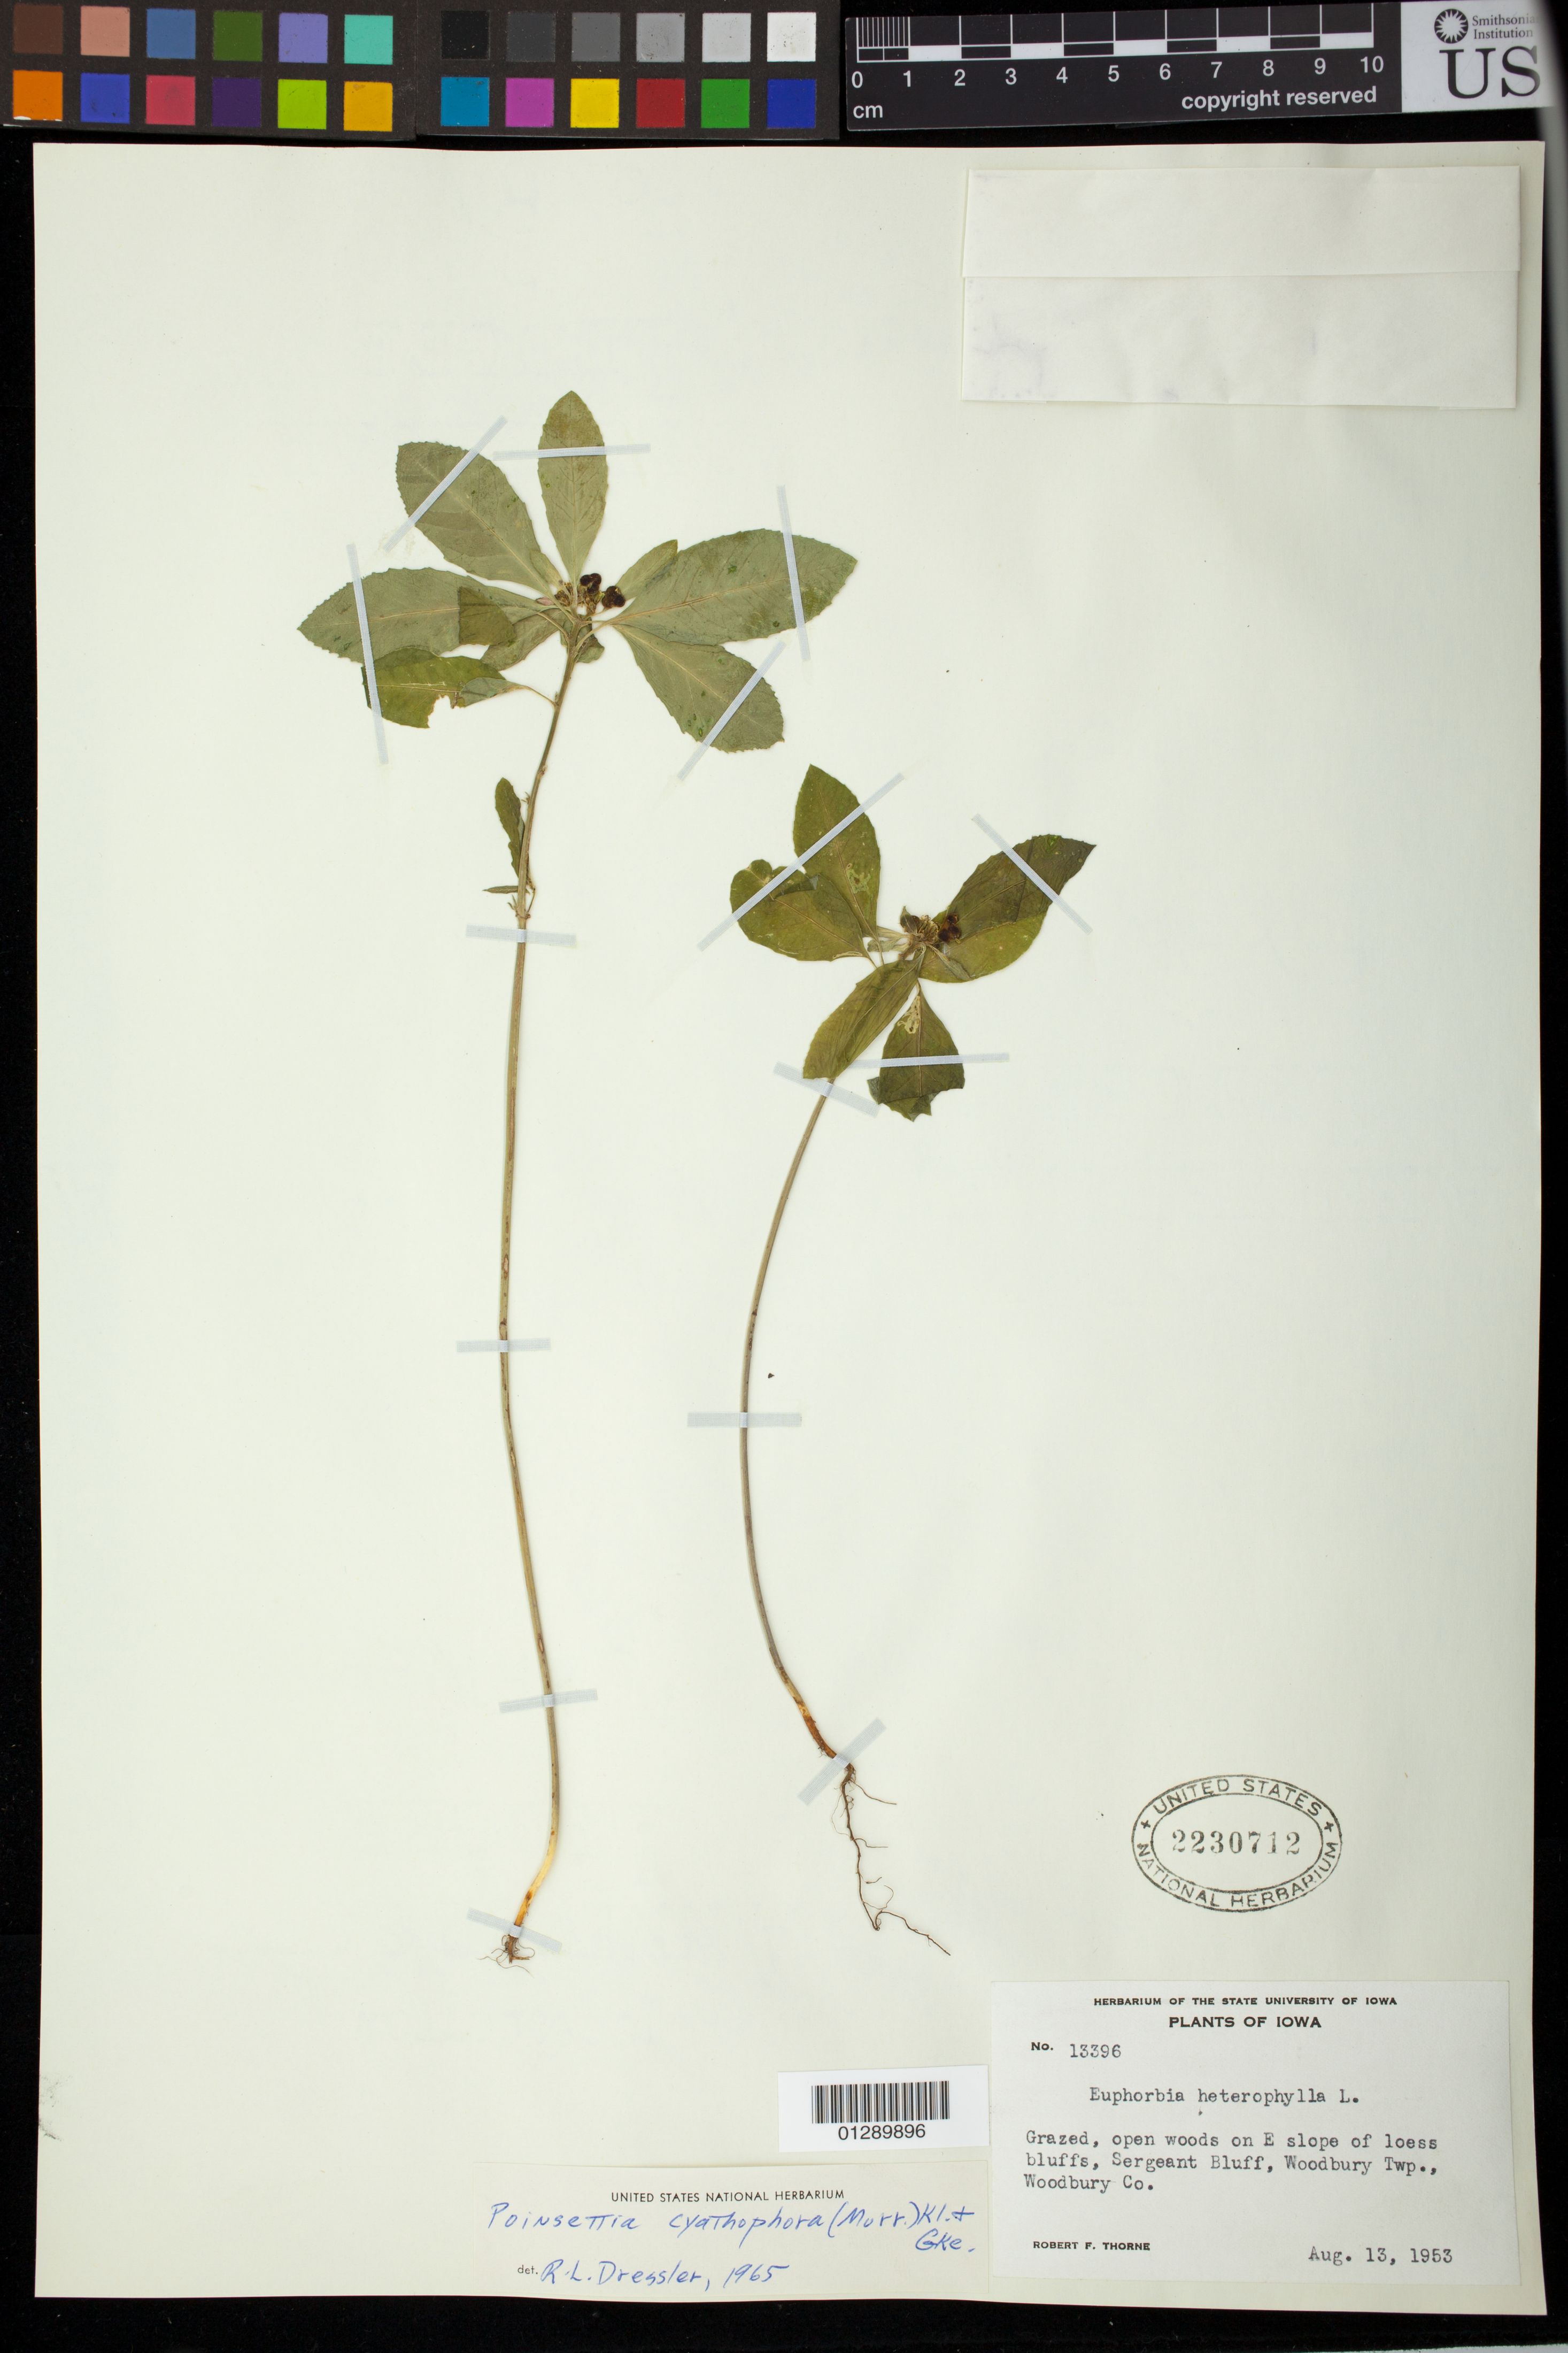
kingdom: Plantae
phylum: Tracheophyta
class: Magnoliopsida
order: Malpighiales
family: Euphorbiaceae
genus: Euphorbia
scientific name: Euphorbia heterophylla var. cyathophora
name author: (Murr.) Griseb.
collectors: R. F. Thorne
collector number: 13396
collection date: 1953-08-13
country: United States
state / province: Iowa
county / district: Woodbury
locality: Sergeant Bluff, Woodbury Twp.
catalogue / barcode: US 2230712